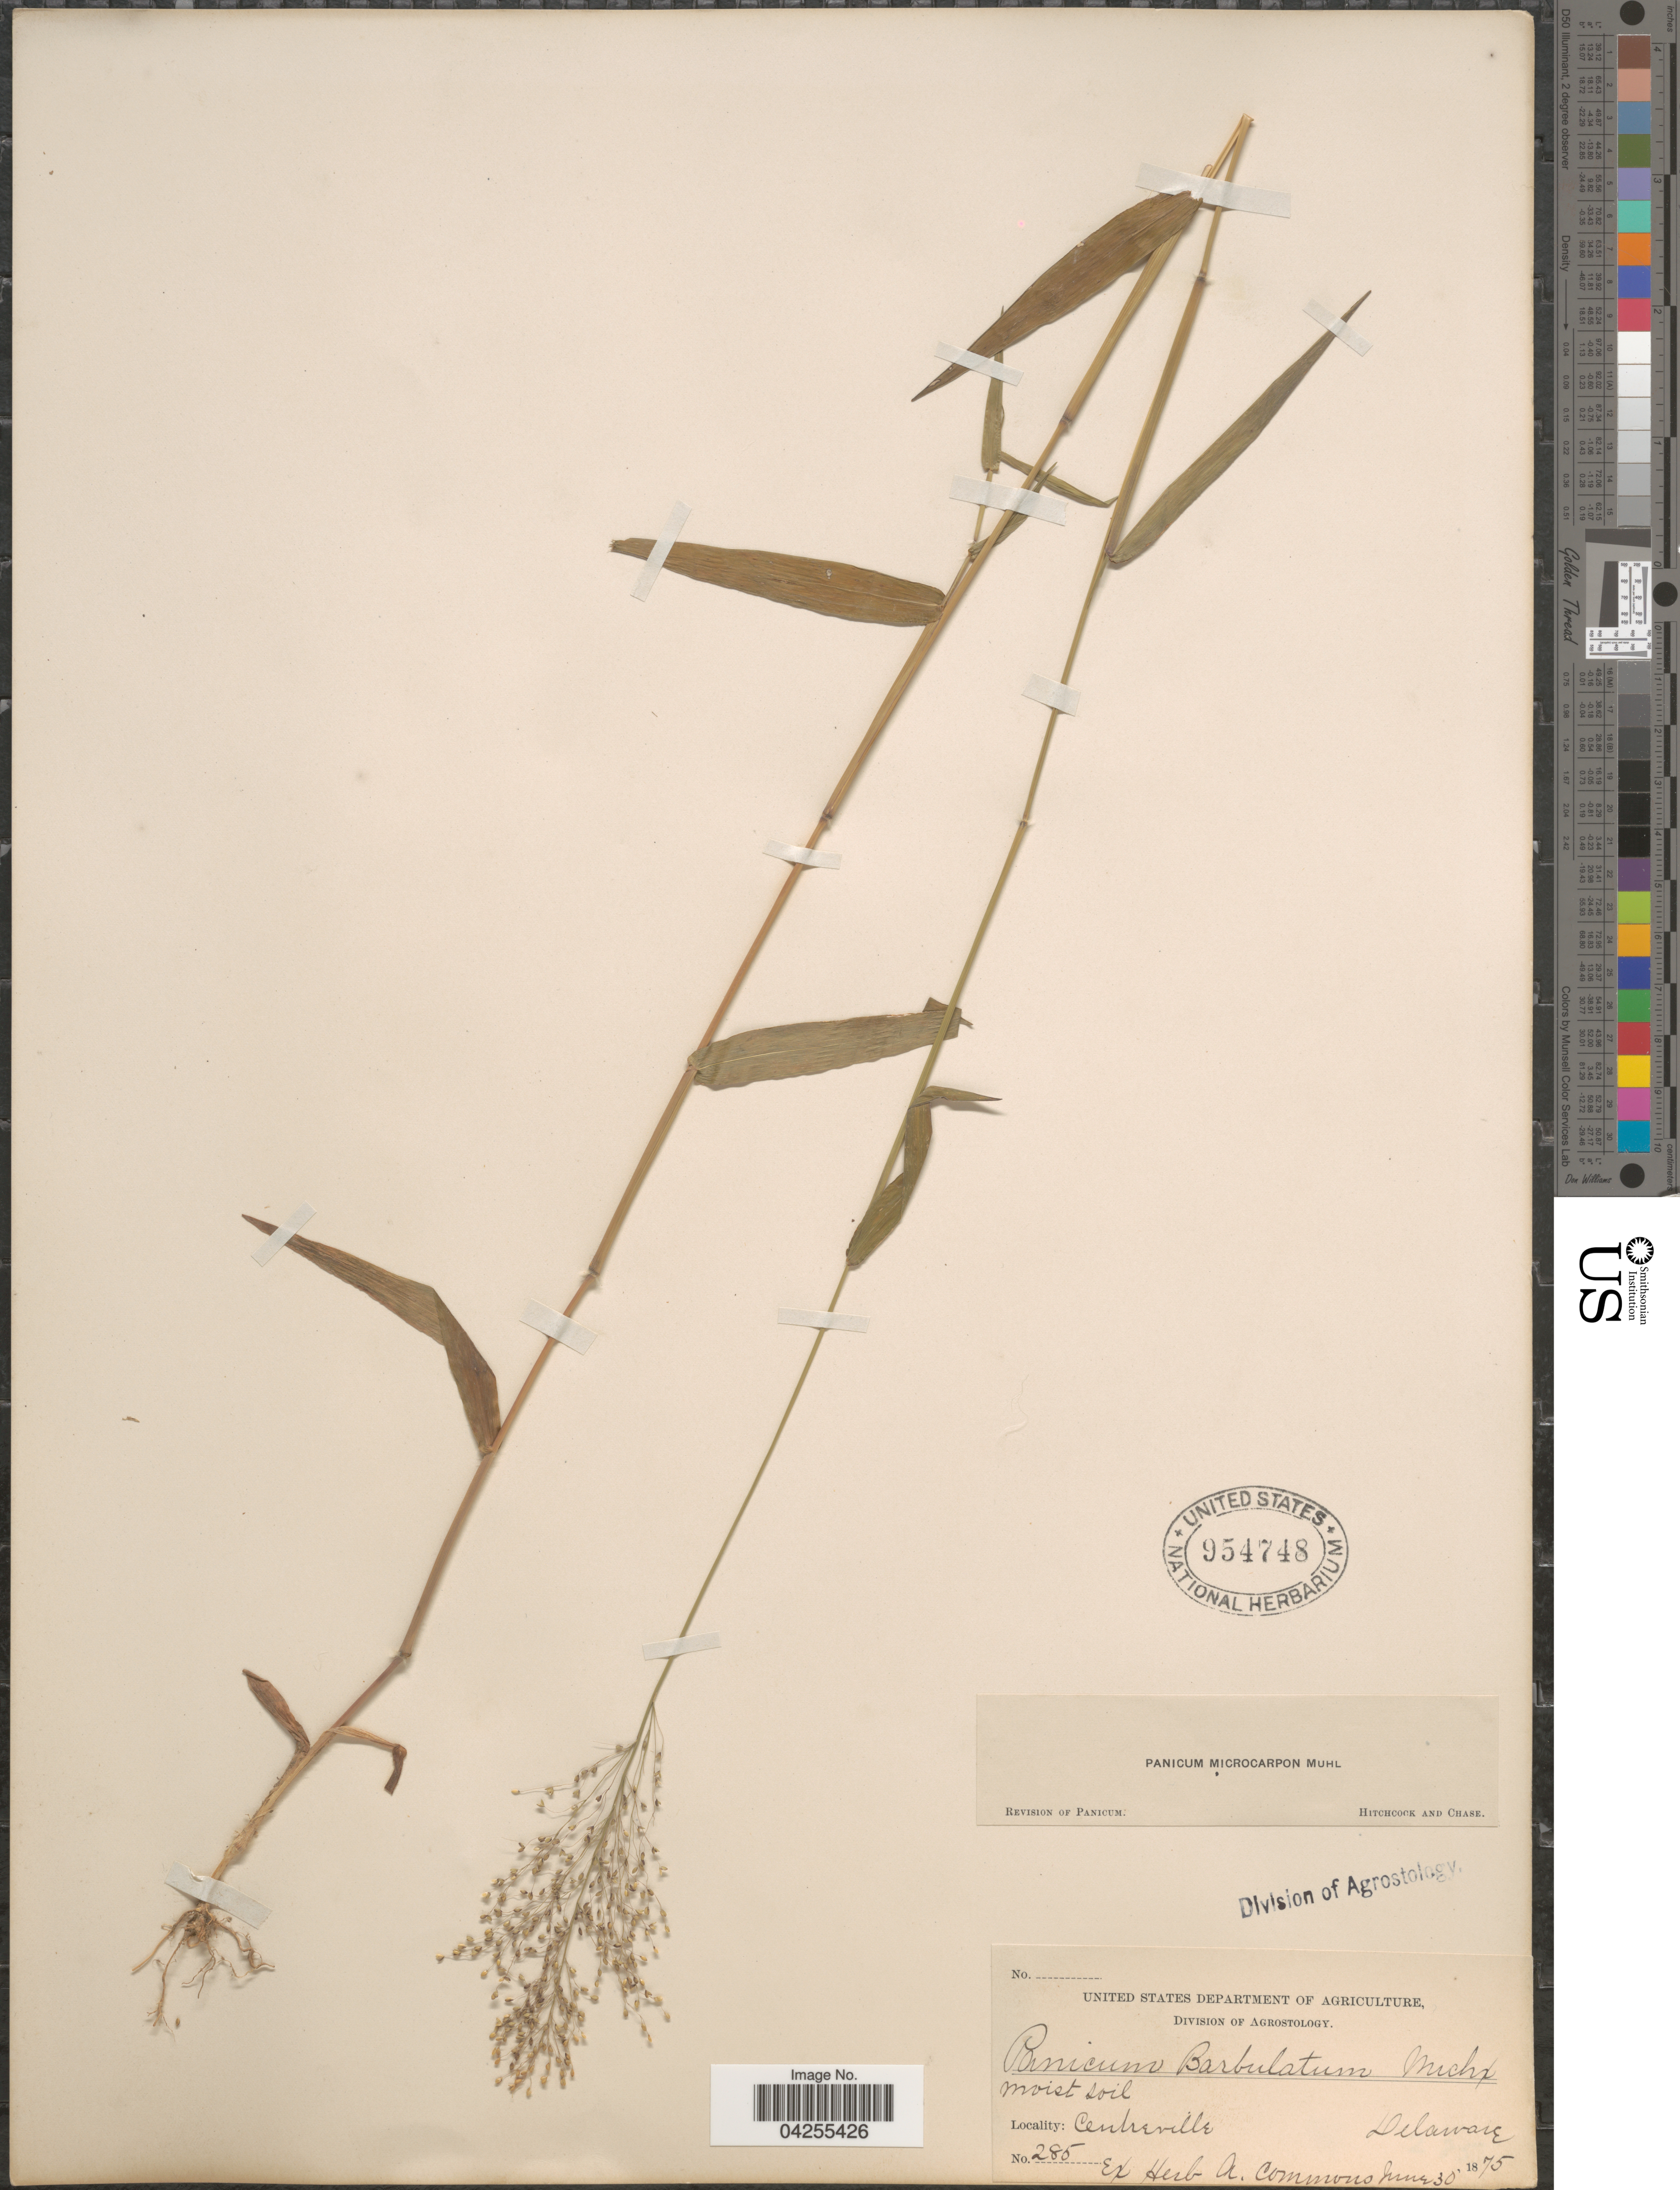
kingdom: Plantae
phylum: Tracheophyta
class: Liliopsida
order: Poales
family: Poaceae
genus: Dichanthelium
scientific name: Dichanthelium dichotomum var. dichotomum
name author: (L.) Gould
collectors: ex herb. A. Commons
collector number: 285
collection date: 1875-06-30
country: United States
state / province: Delaware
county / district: New Castle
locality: Centreville.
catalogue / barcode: US 954748